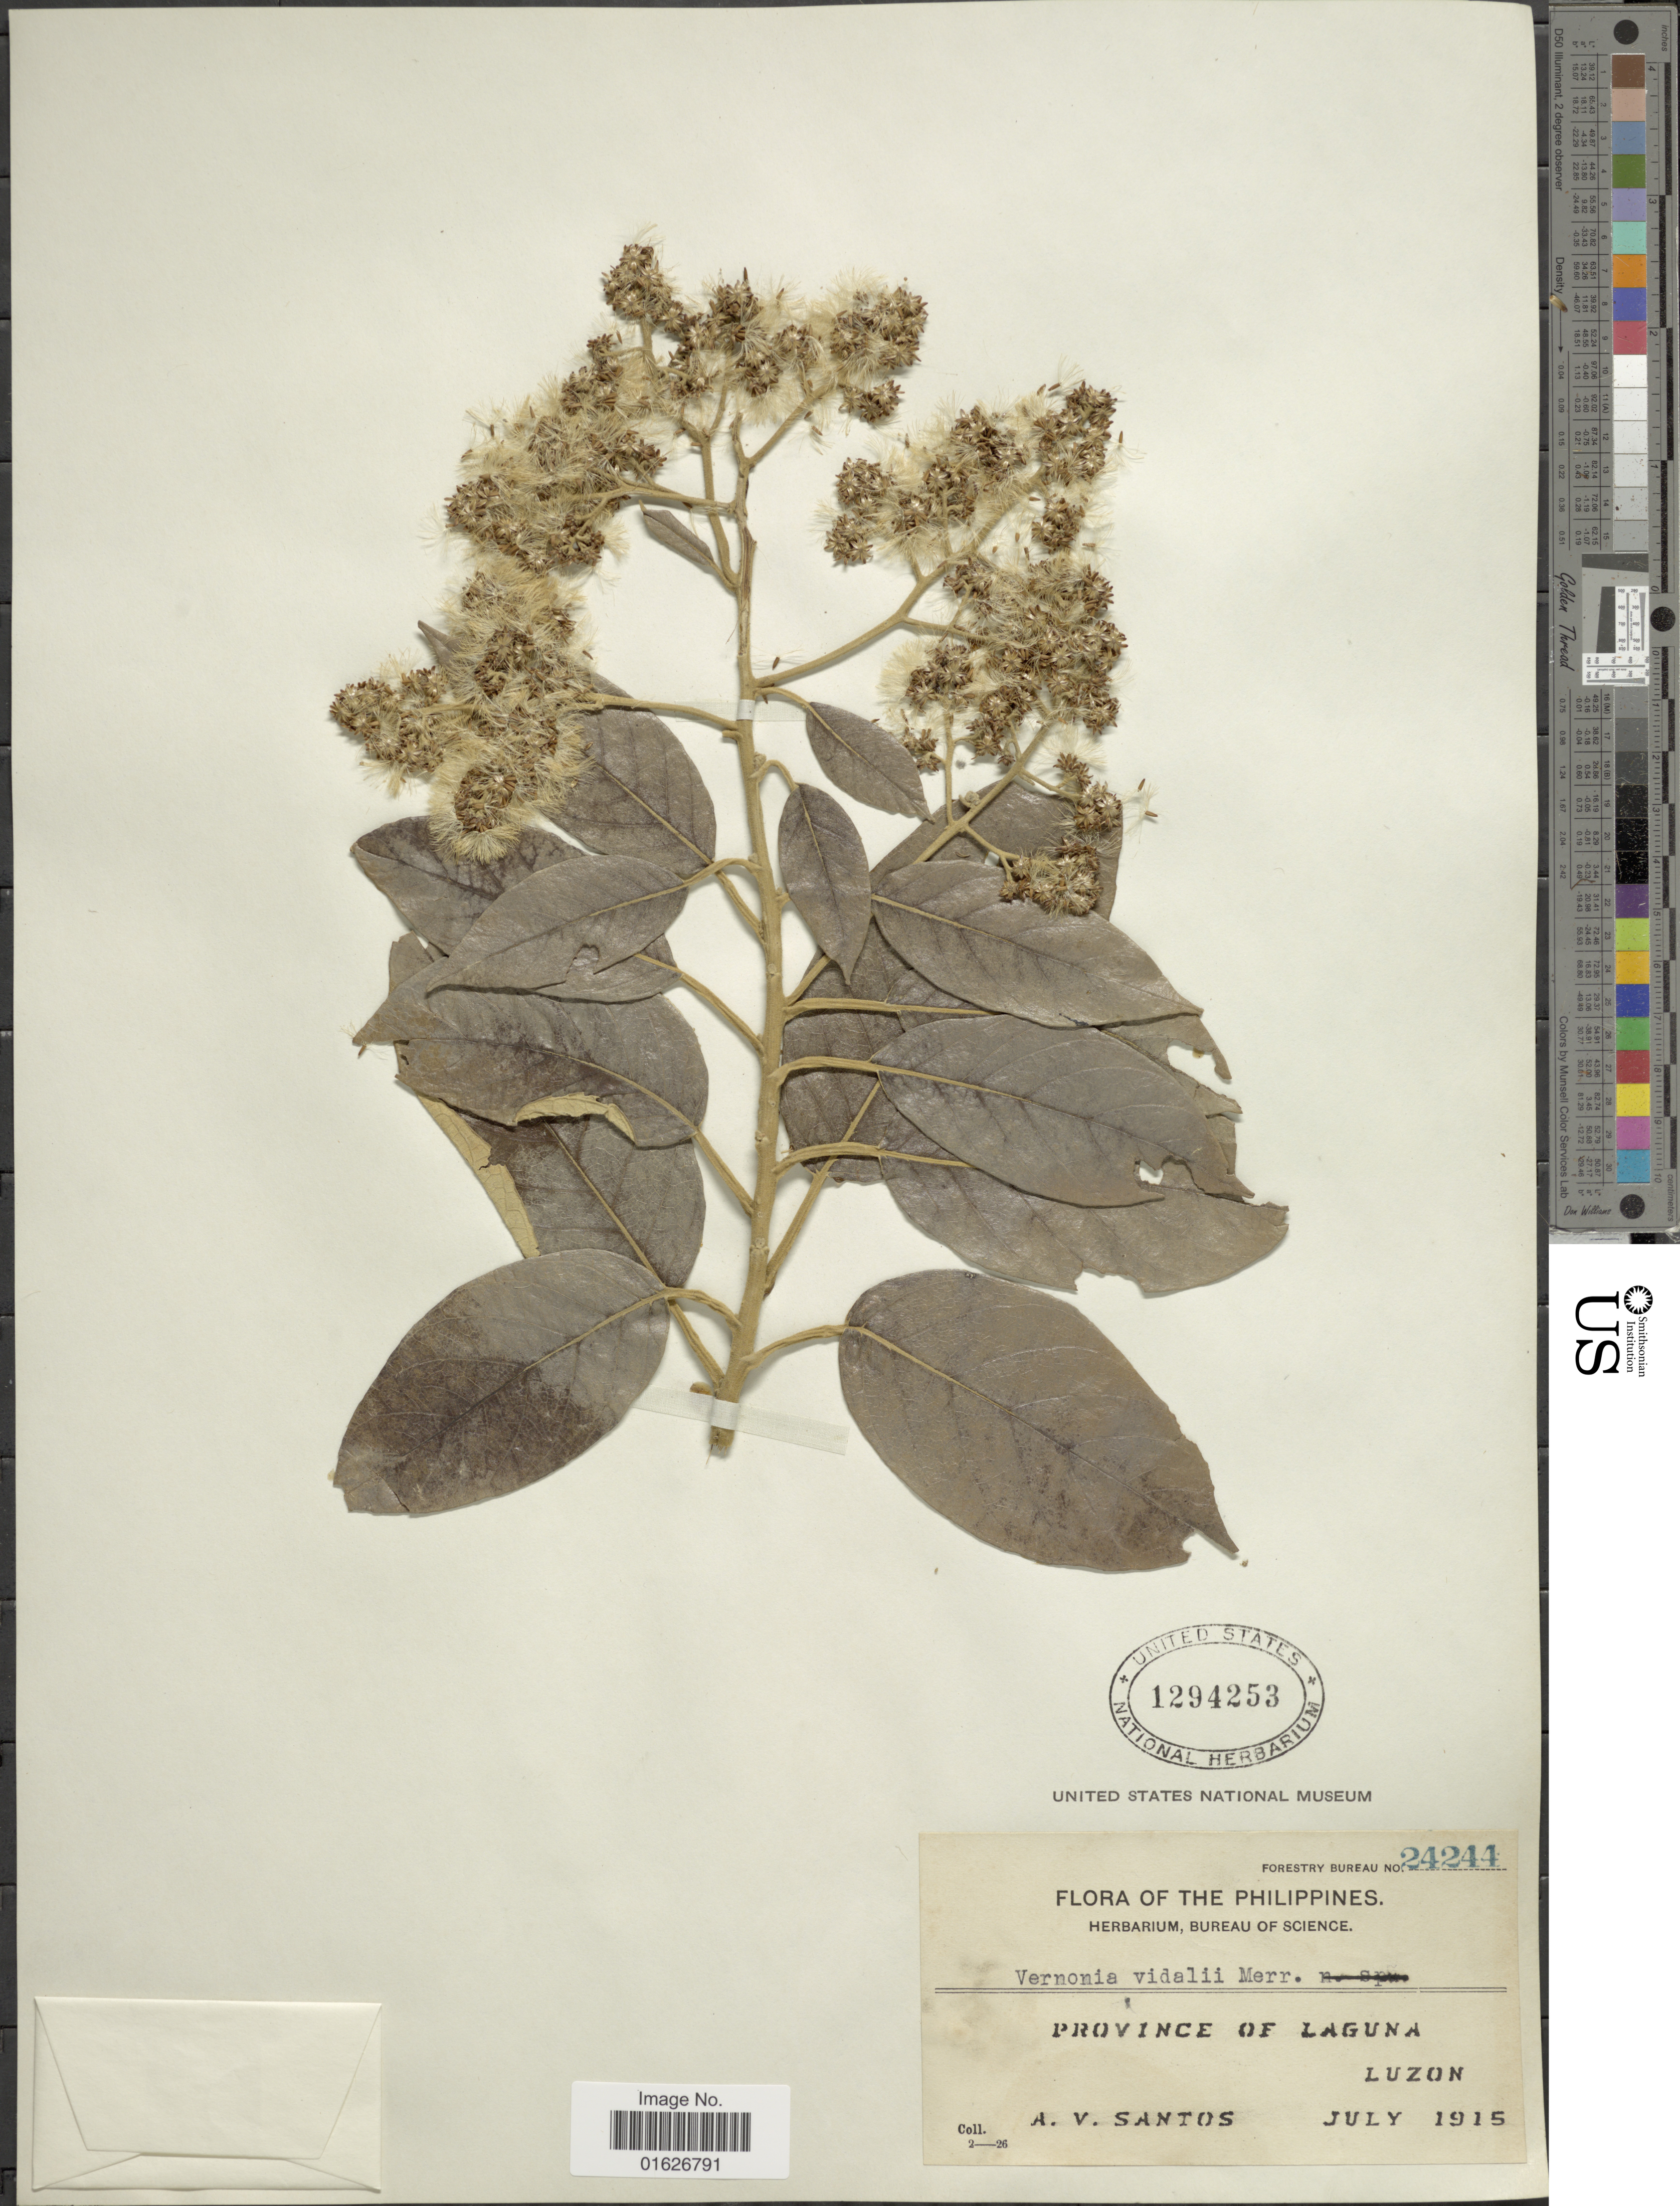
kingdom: Plantae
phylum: Tracheophyta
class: Magnoliopsida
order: Asterales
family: Asteraceae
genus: Strobocalyx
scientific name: Strobocalyx vidalii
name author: (G. Merr.) H. Rob.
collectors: A. Santos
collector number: Forestry Bureau 24244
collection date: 1915-07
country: Philippines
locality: Province of Laguna, Luzon.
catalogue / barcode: US 1294253